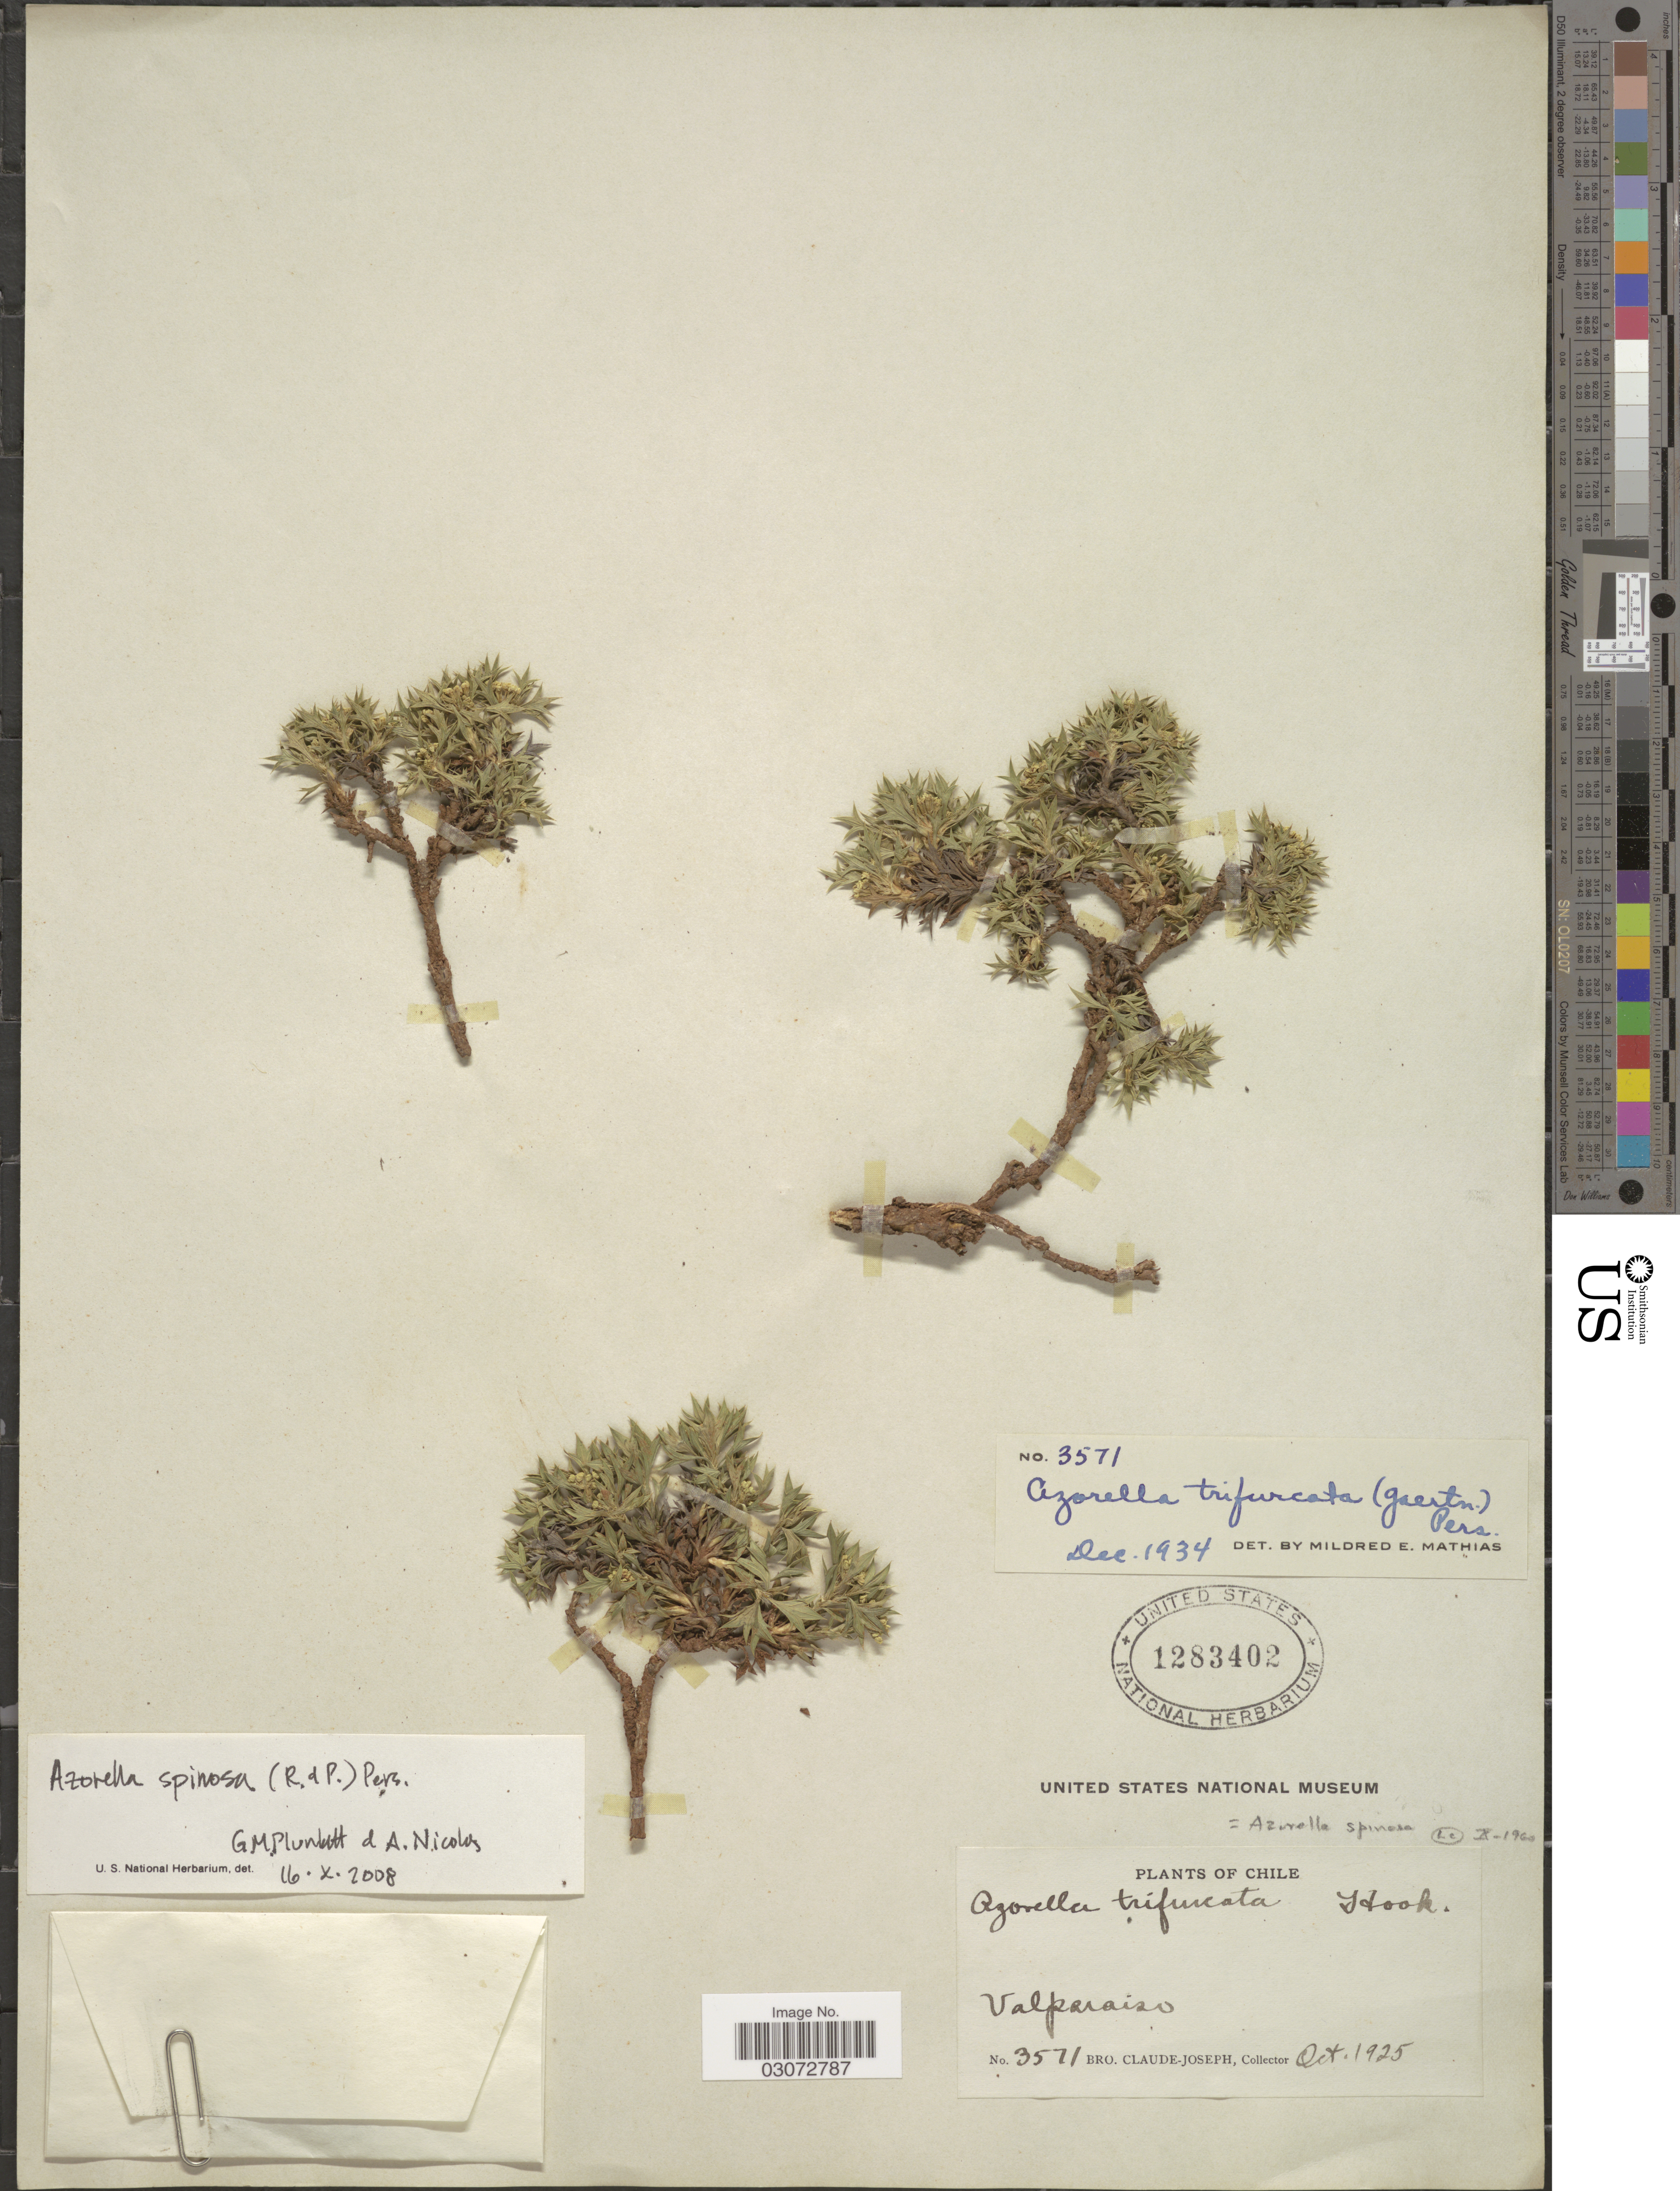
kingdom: Plantae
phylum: Tracheophyta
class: Magnoliopsida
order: Apiales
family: Apiaceae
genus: Azorella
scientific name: Azorella spinosa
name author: (Ruiz & Pav.) Pers.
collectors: Bro. Claude-Joseph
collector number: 3571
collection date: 1925-10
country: Chile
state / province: Valparaíso (V)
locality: Valparaiso.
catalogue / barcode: US 1283402